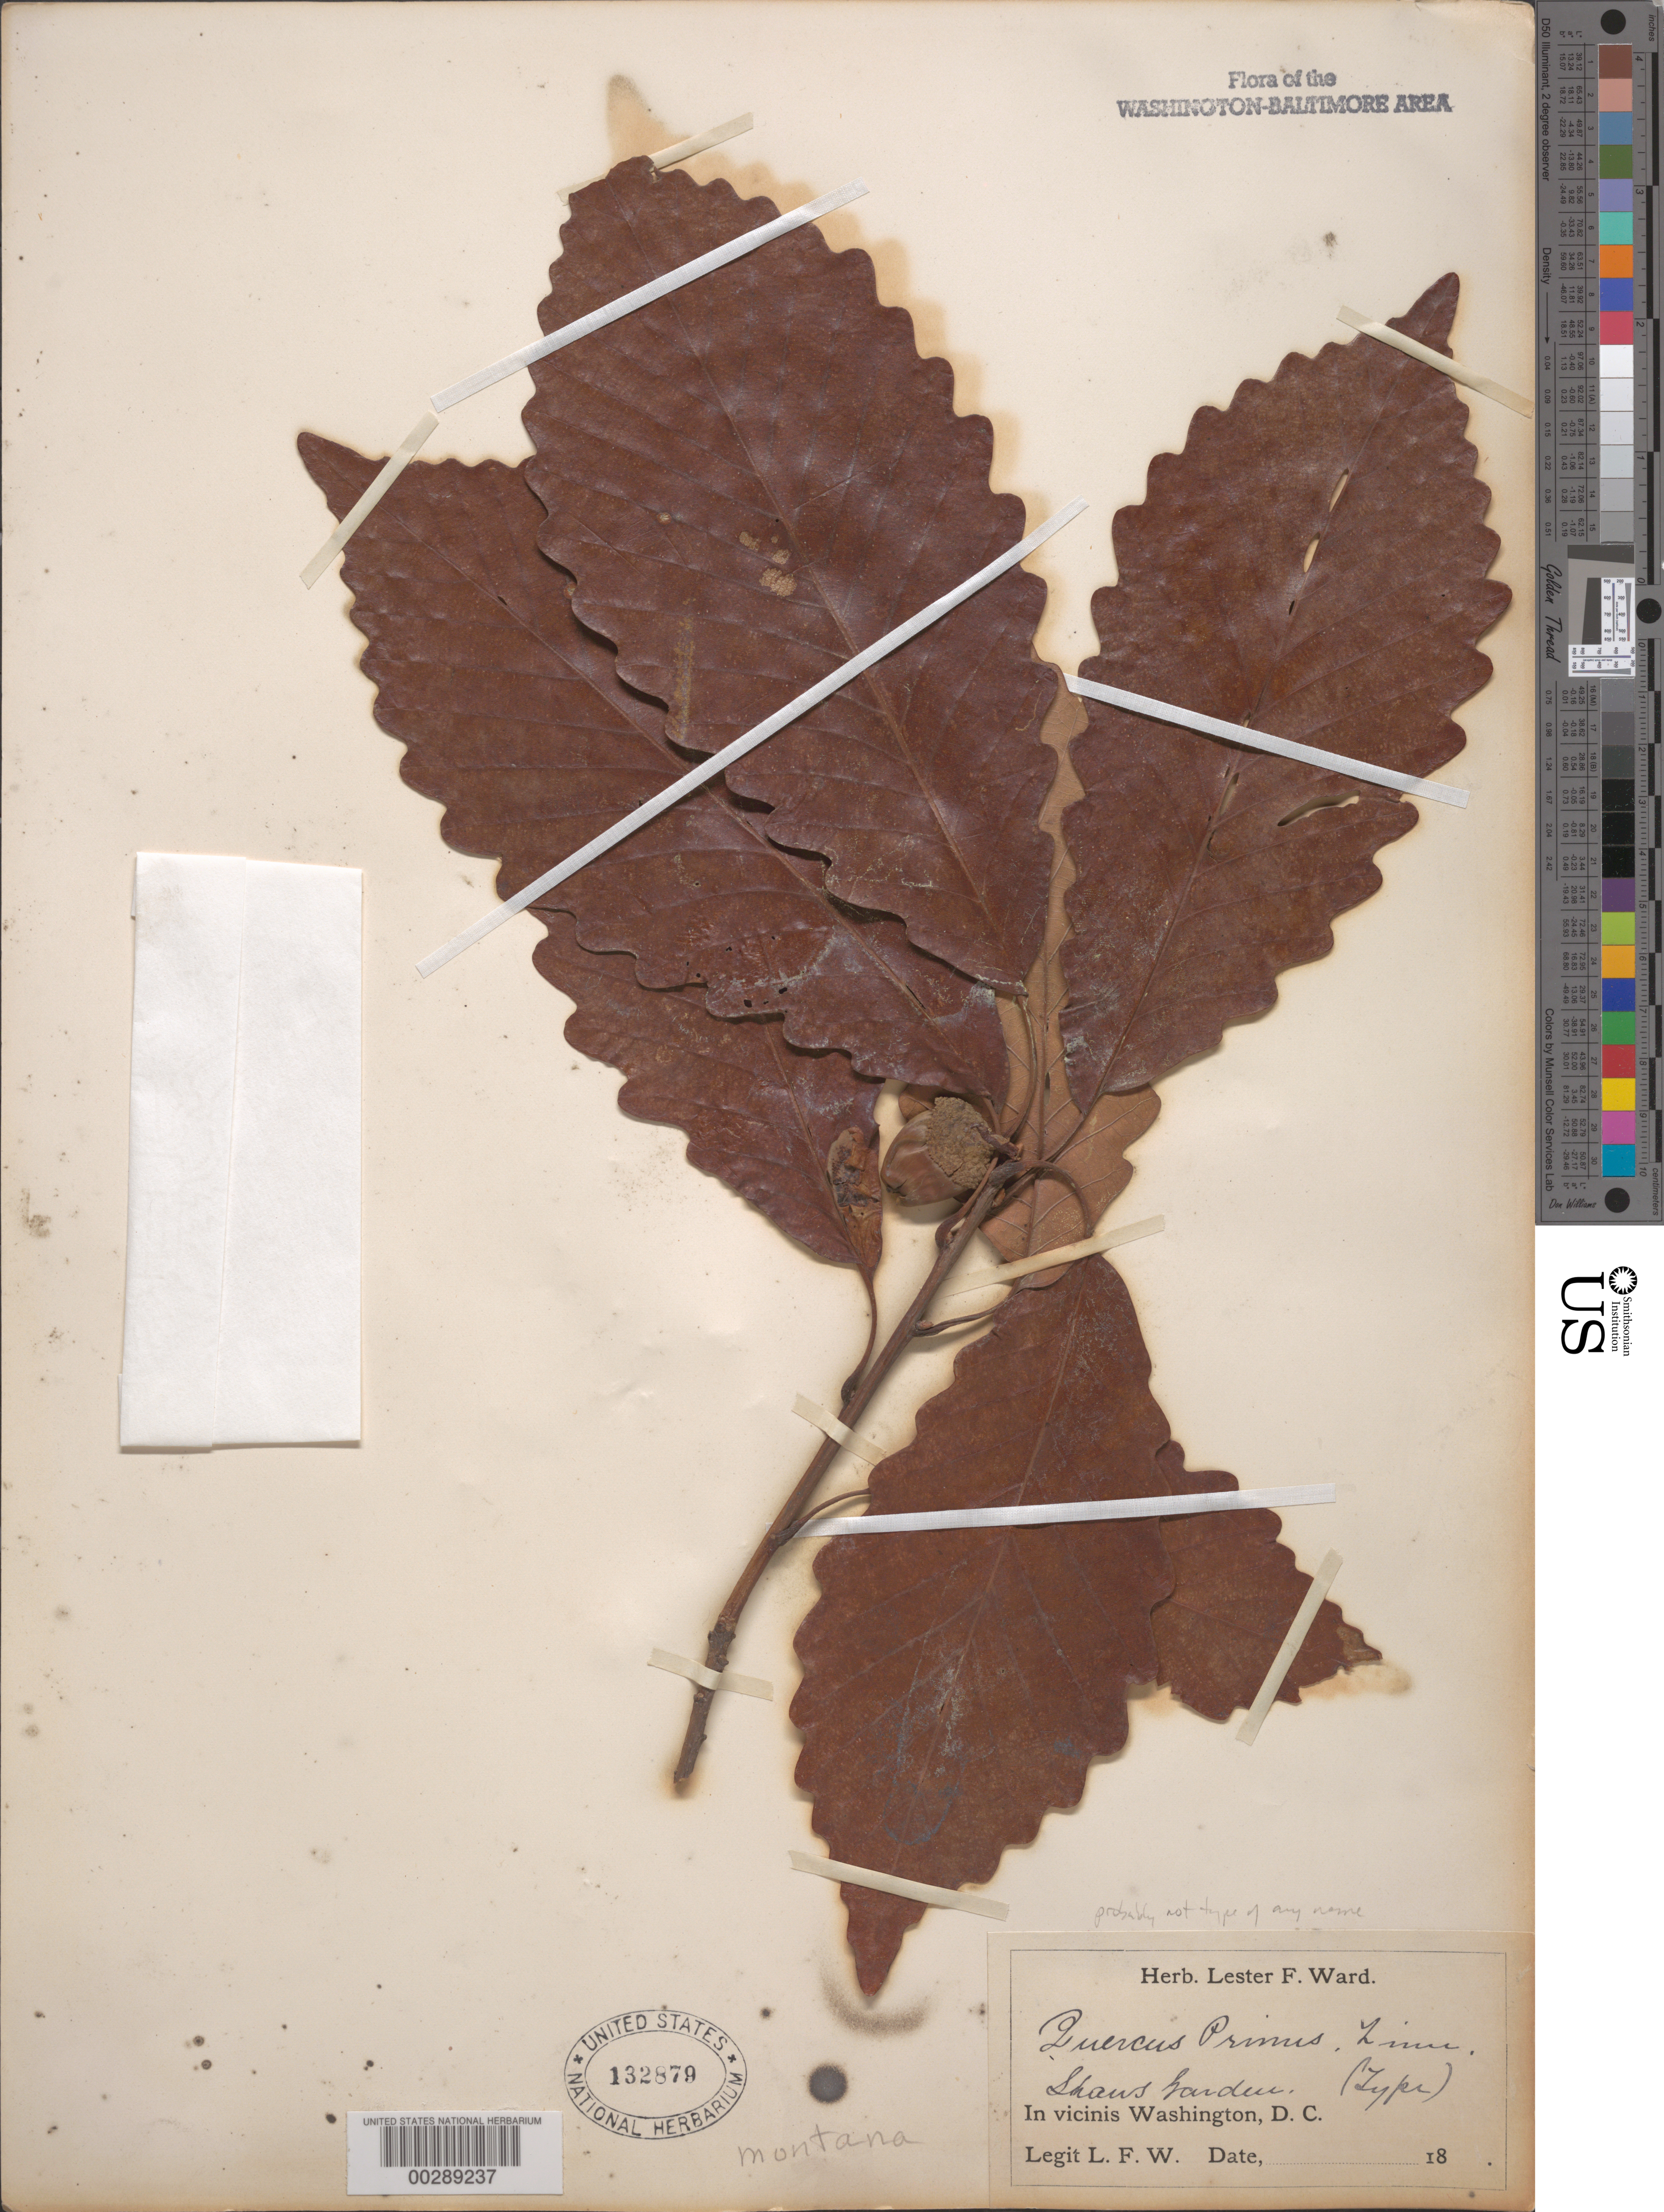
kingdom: Plantae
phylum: Tracheophyta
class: Magnoliopsida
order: Fagales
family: Fagaceae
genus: Quercus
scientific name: Quercus montana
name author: Willd.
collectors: L. F. Ward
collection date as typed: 18--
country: United States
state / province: District of Columbia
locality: Washington.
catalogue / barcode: US 132879